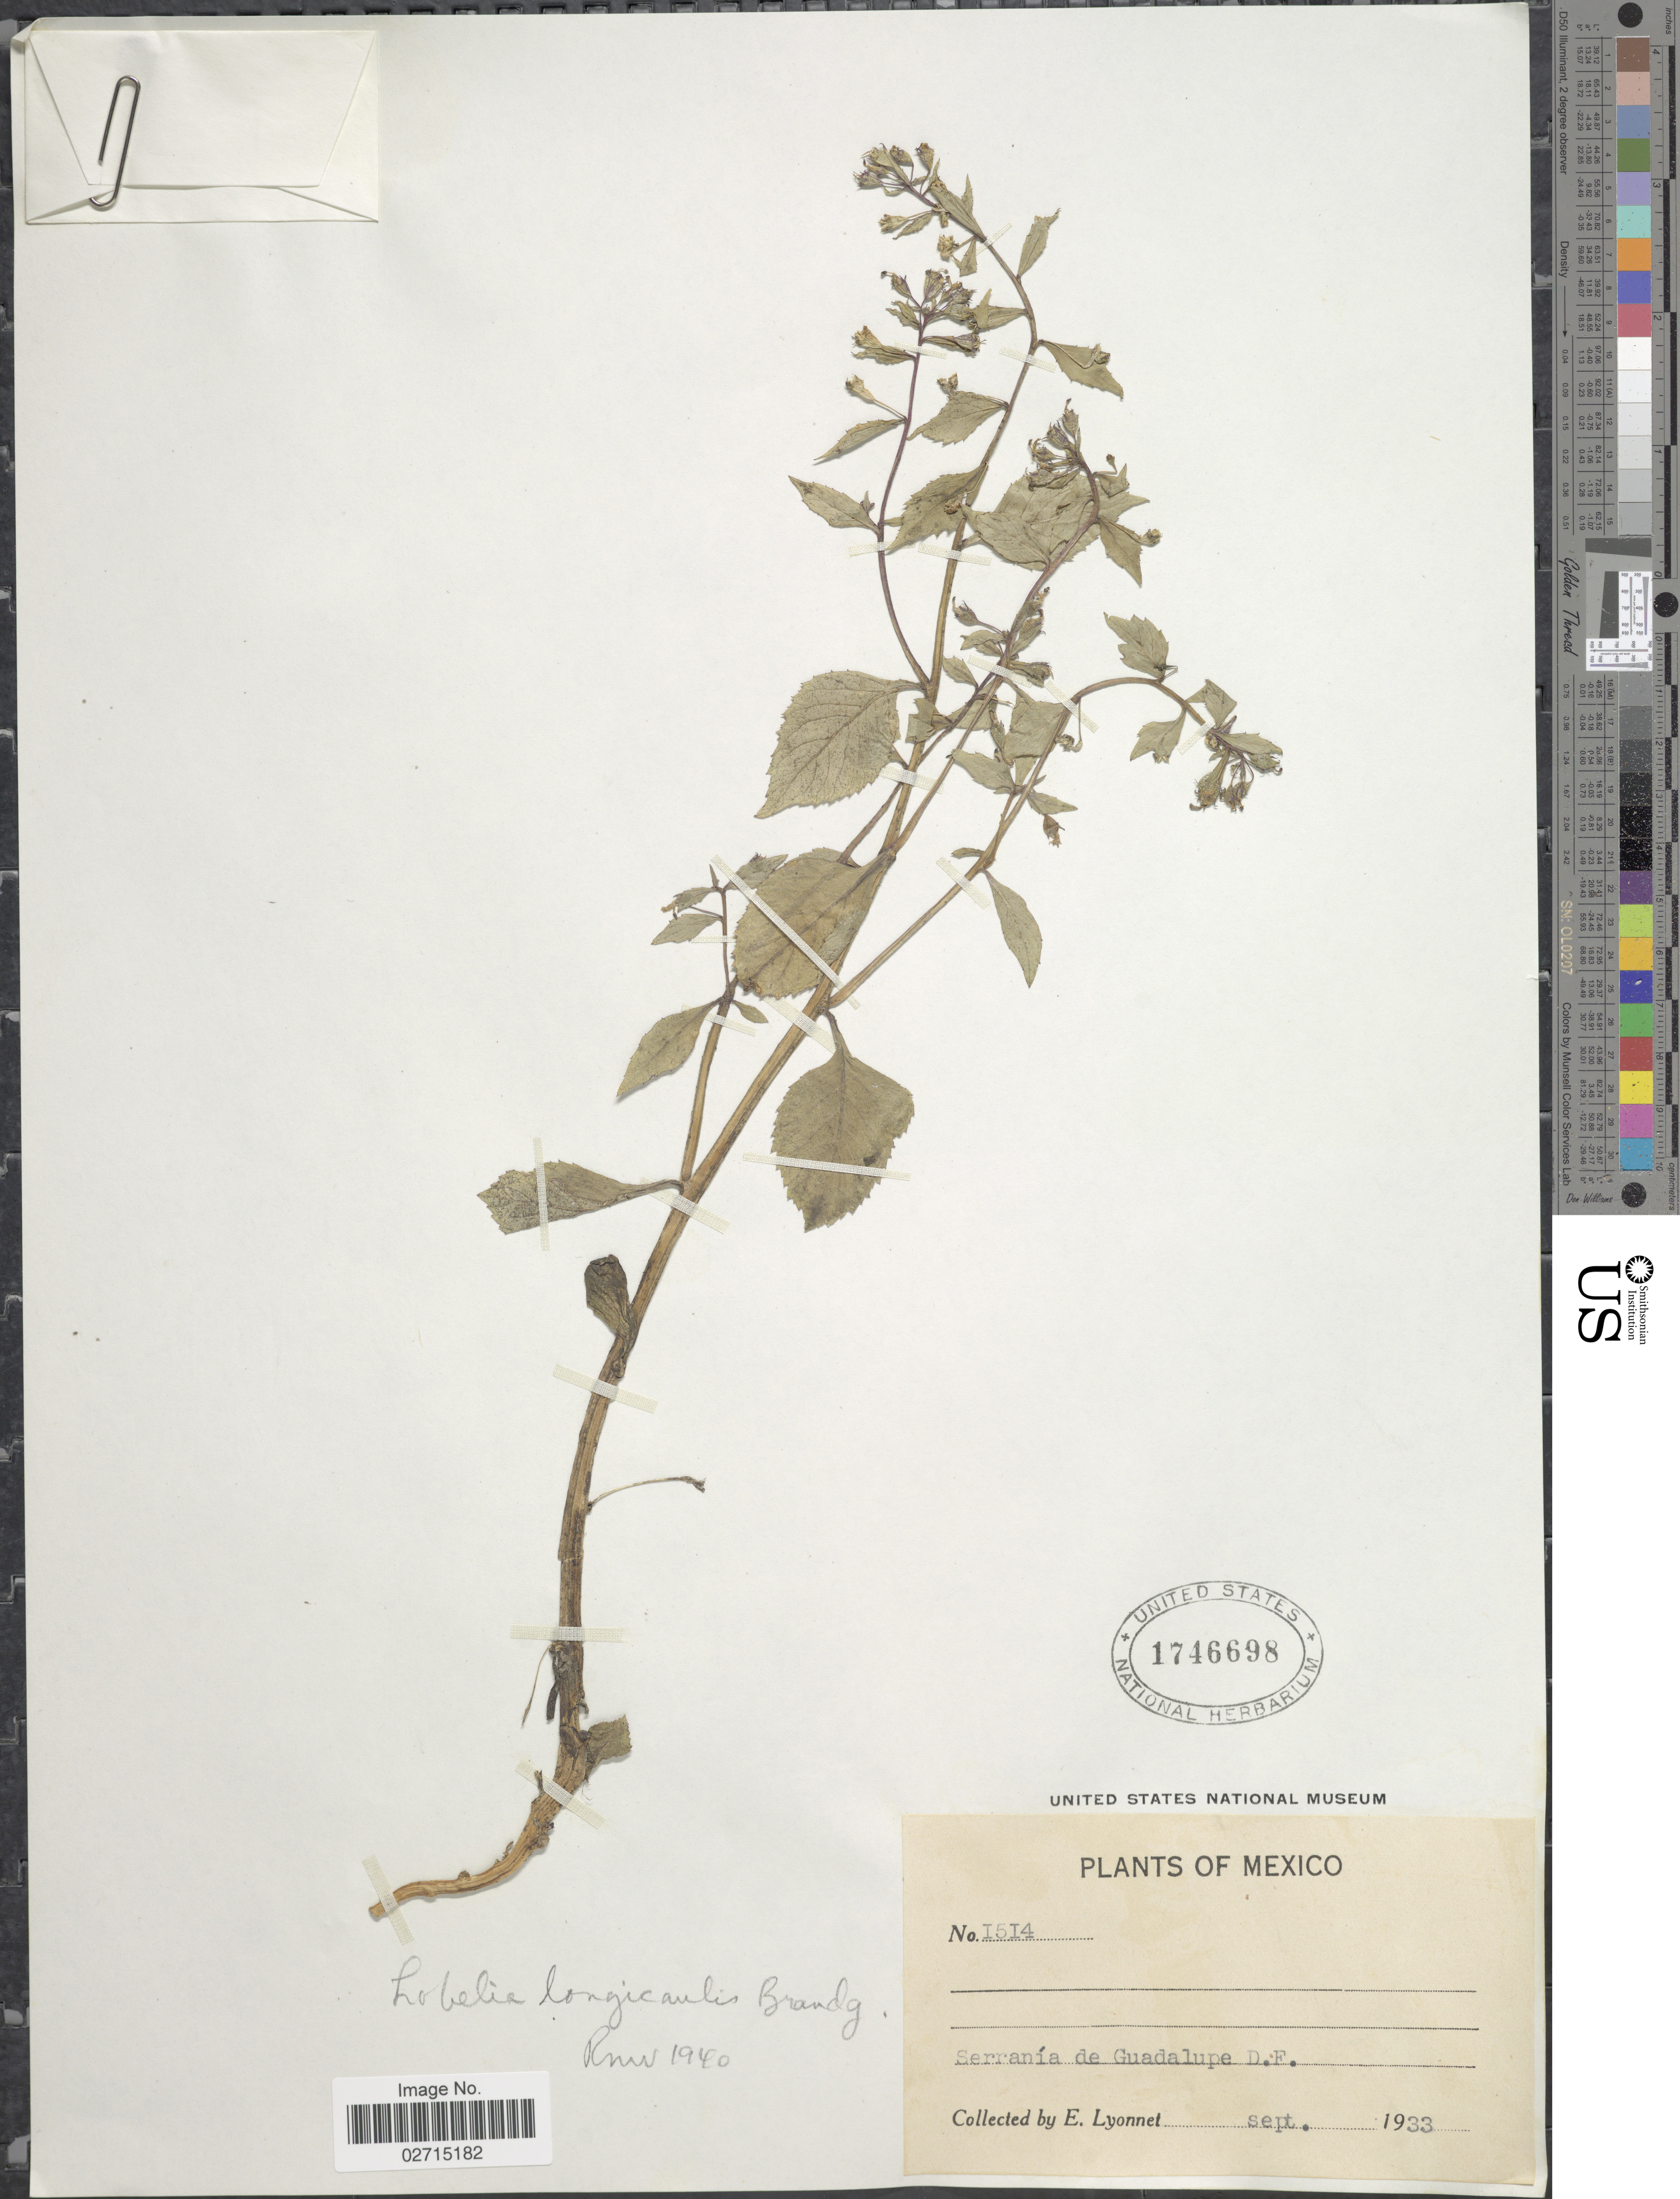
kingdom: Plantae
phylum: Tracheophyta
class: Magnoliopsida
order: Asterales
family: Campanulaceae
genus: Lobelia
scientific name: Lobelia longicaulis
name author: Brandegee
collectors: E. Lyonnet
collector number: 1514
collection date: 1933-09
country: Mexico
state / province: Distrito Federal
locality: Serranía de Guadalupe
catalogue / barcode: US 1746698